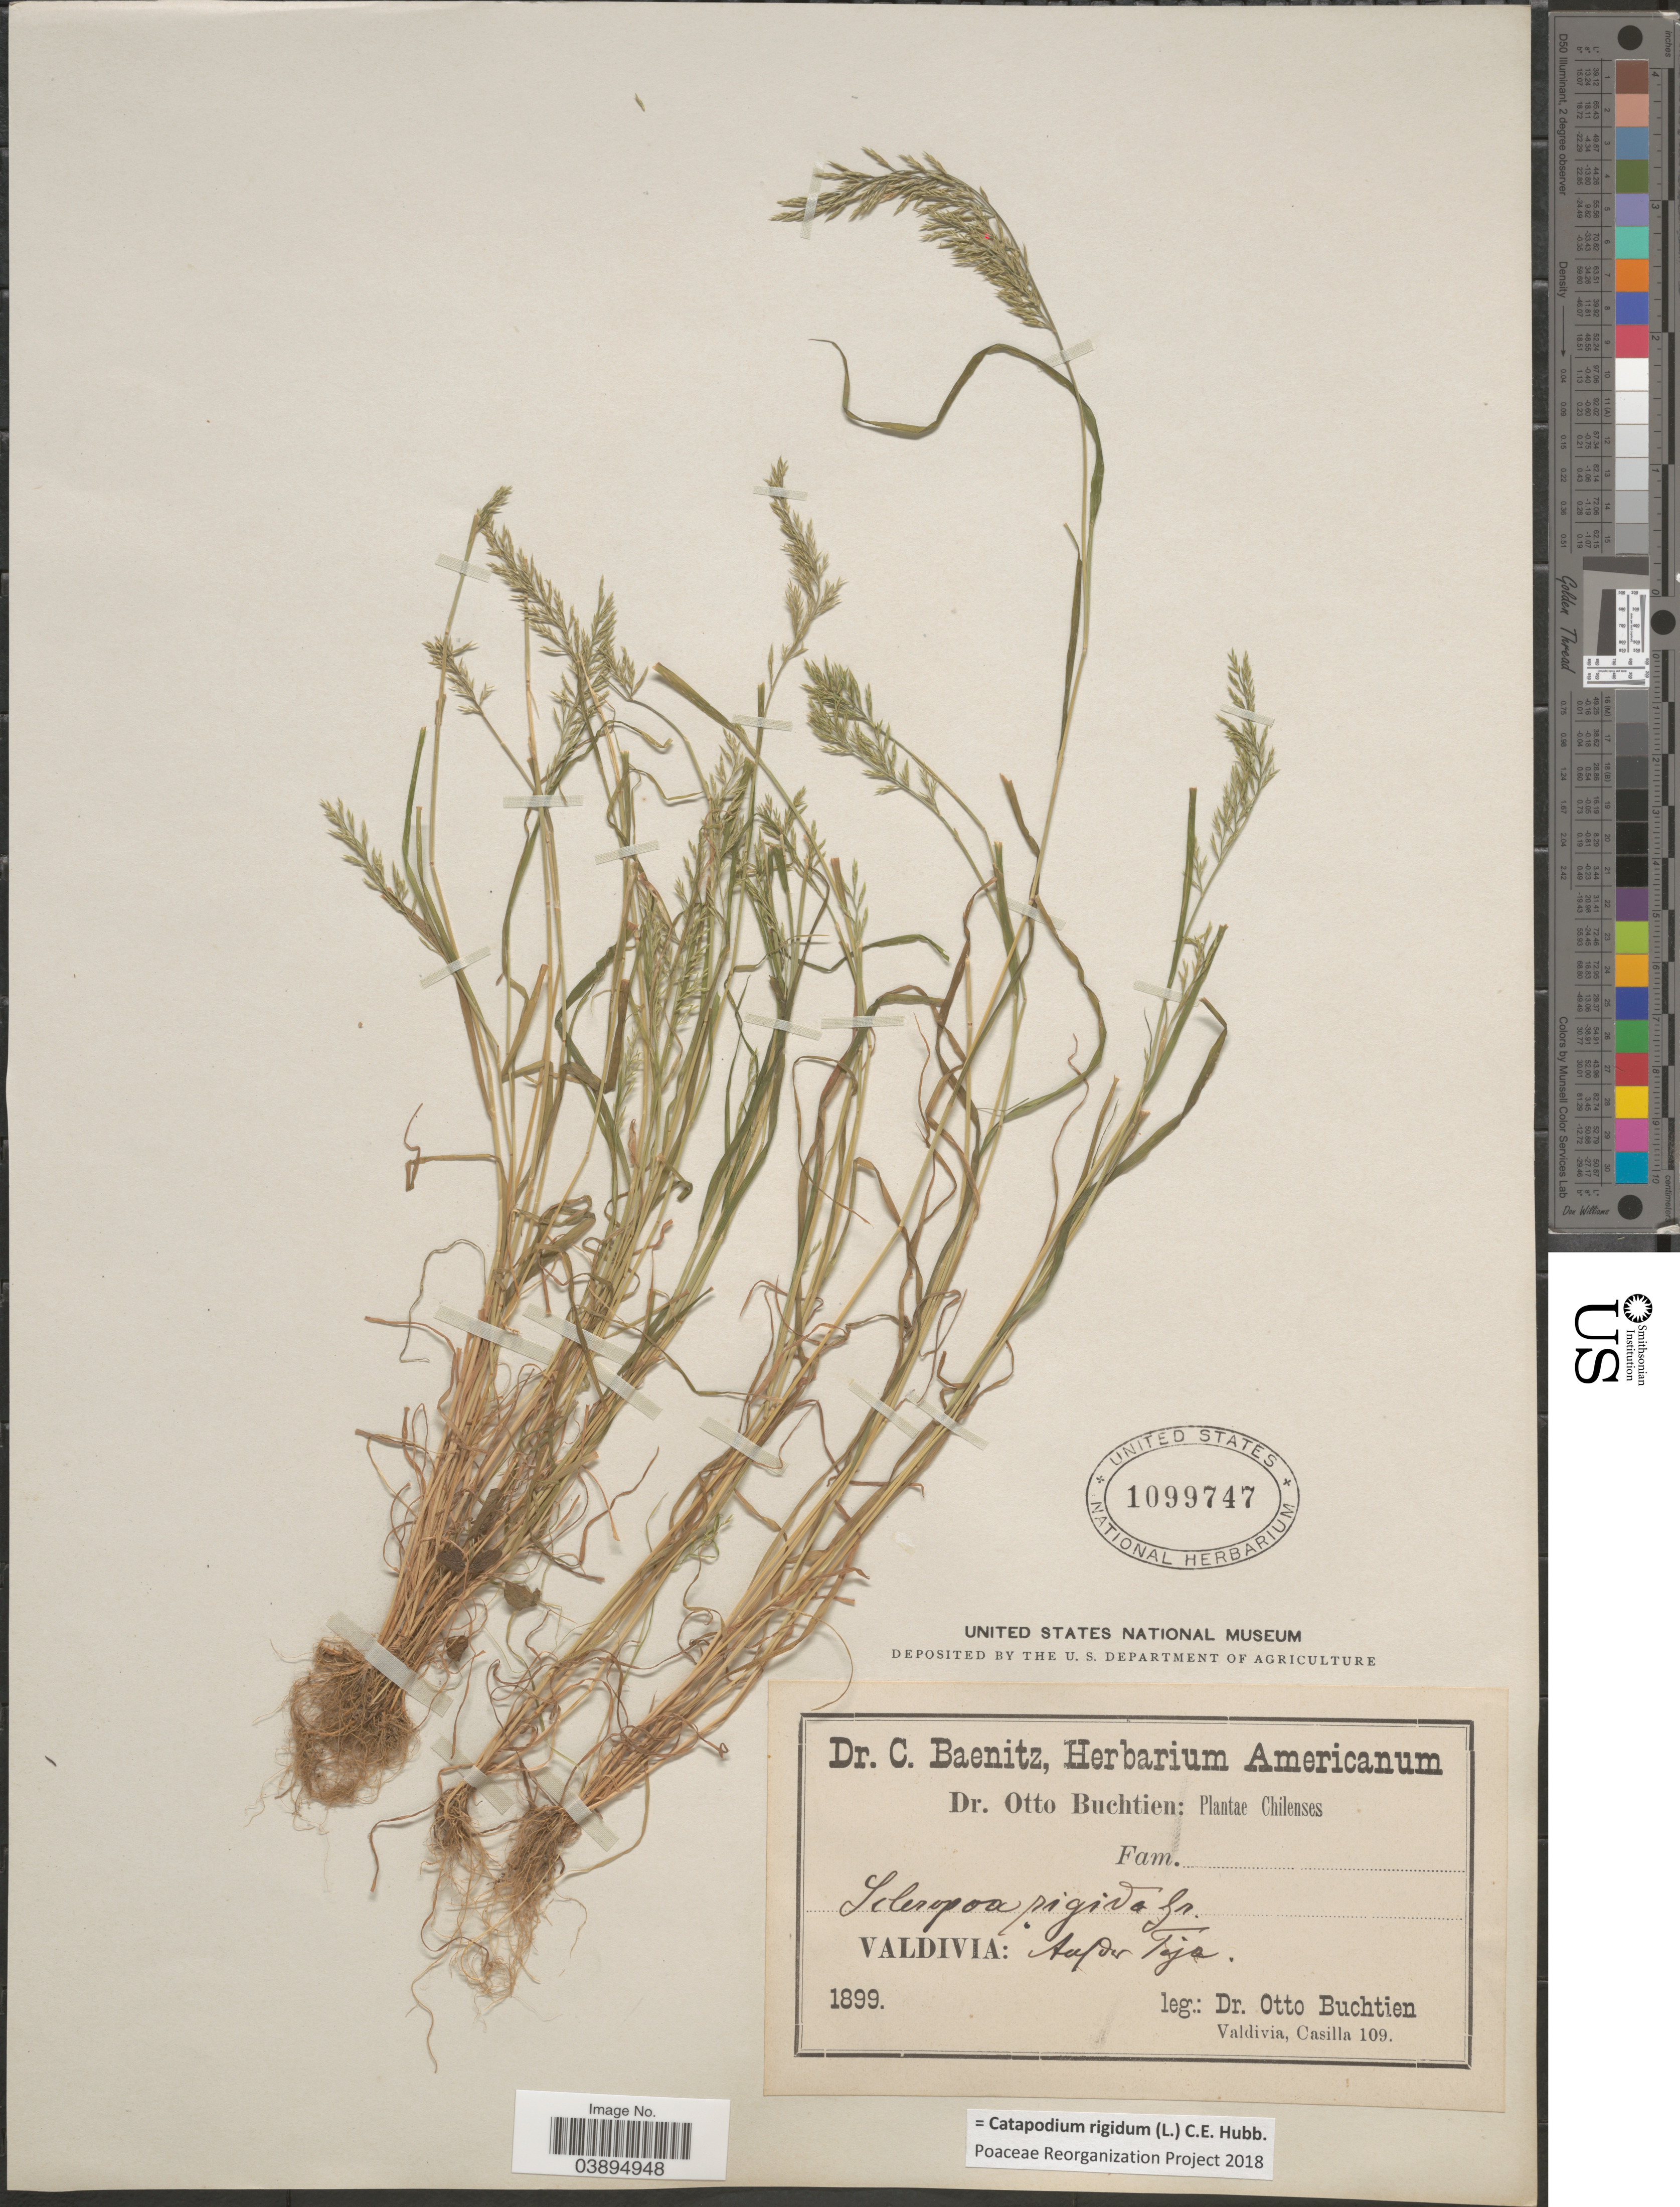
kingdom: Plantae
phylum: Tracheophyta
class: Liliopsida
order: Poales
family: Poaceae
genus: Catapodium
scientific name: Catapodium rigidum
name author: (L.) C.E. Hubb.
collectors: O. Buchtien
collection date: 1899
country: Chile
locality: Valdivia: Auf der Taja.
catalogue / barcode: US 1099747